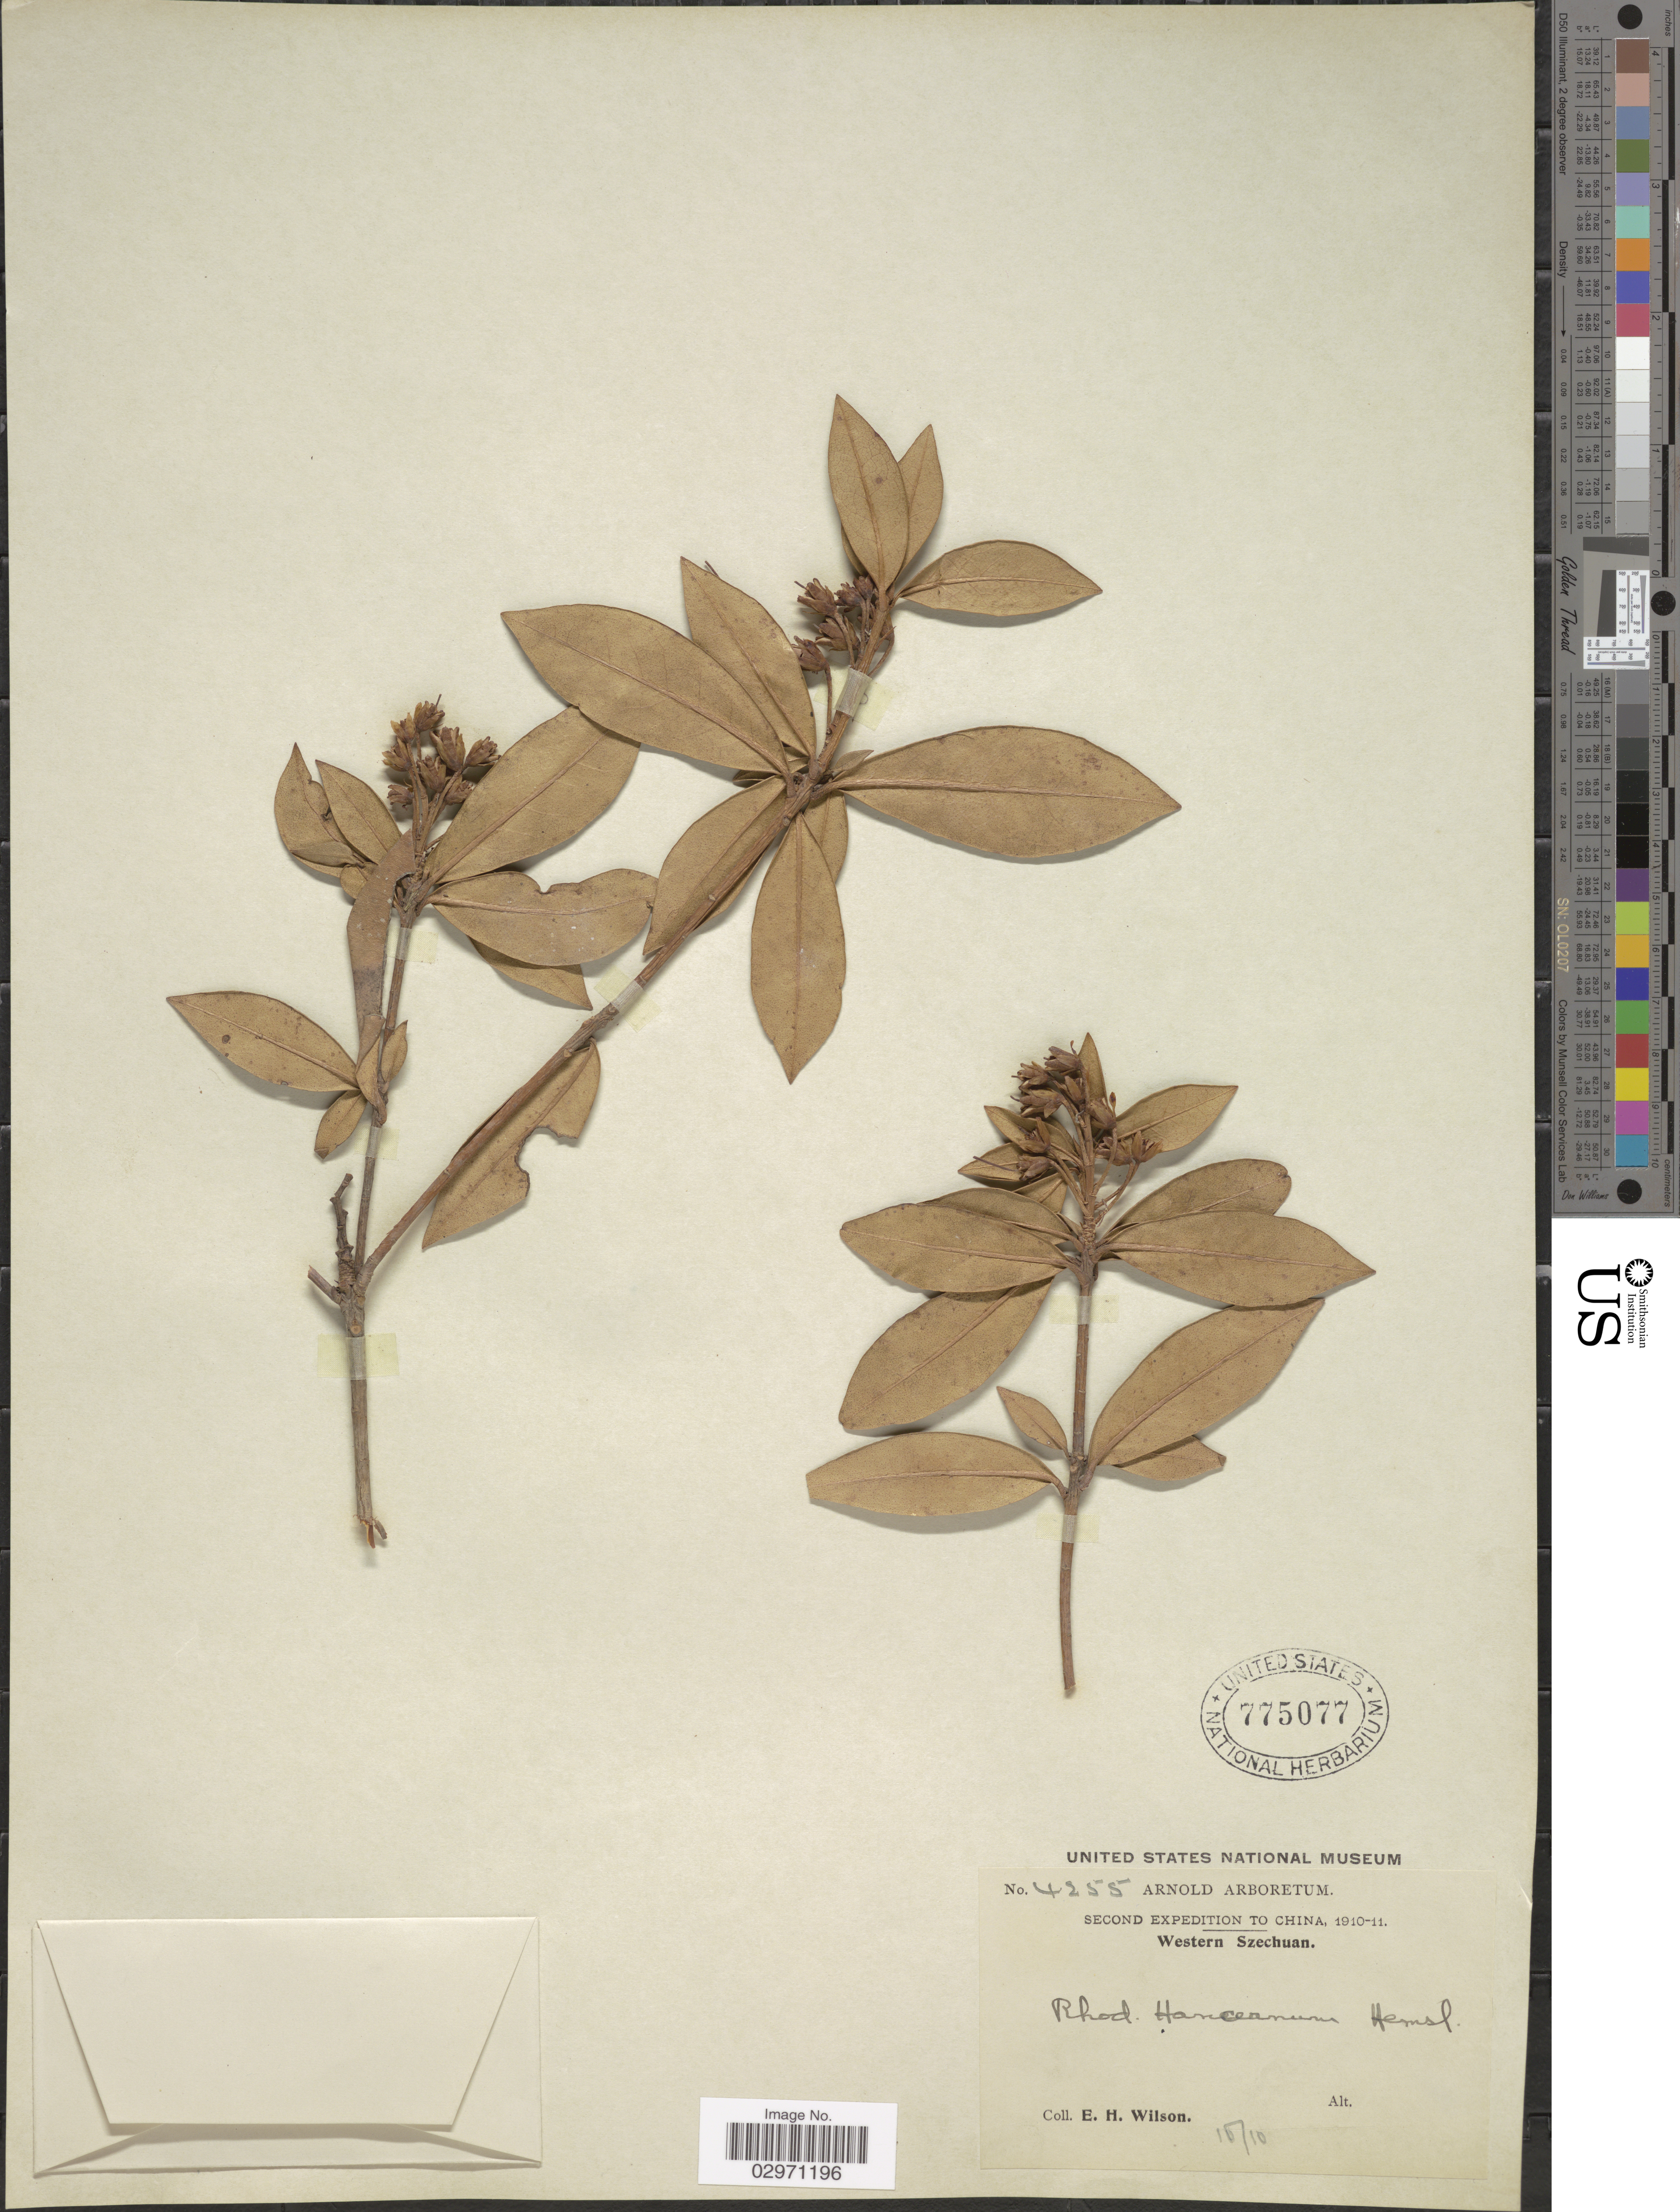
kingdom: Plantae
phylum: Tracheophyta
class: Magnoliopsida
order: Ericales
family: Ericaceae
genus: Rhododendron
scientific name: Rhododendron hanceanum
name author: Hemsl.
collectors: E. Wilson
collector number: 4255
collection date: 1910-10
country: China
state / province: Sichuan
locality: Western Szechuan.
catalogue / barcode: US 775077